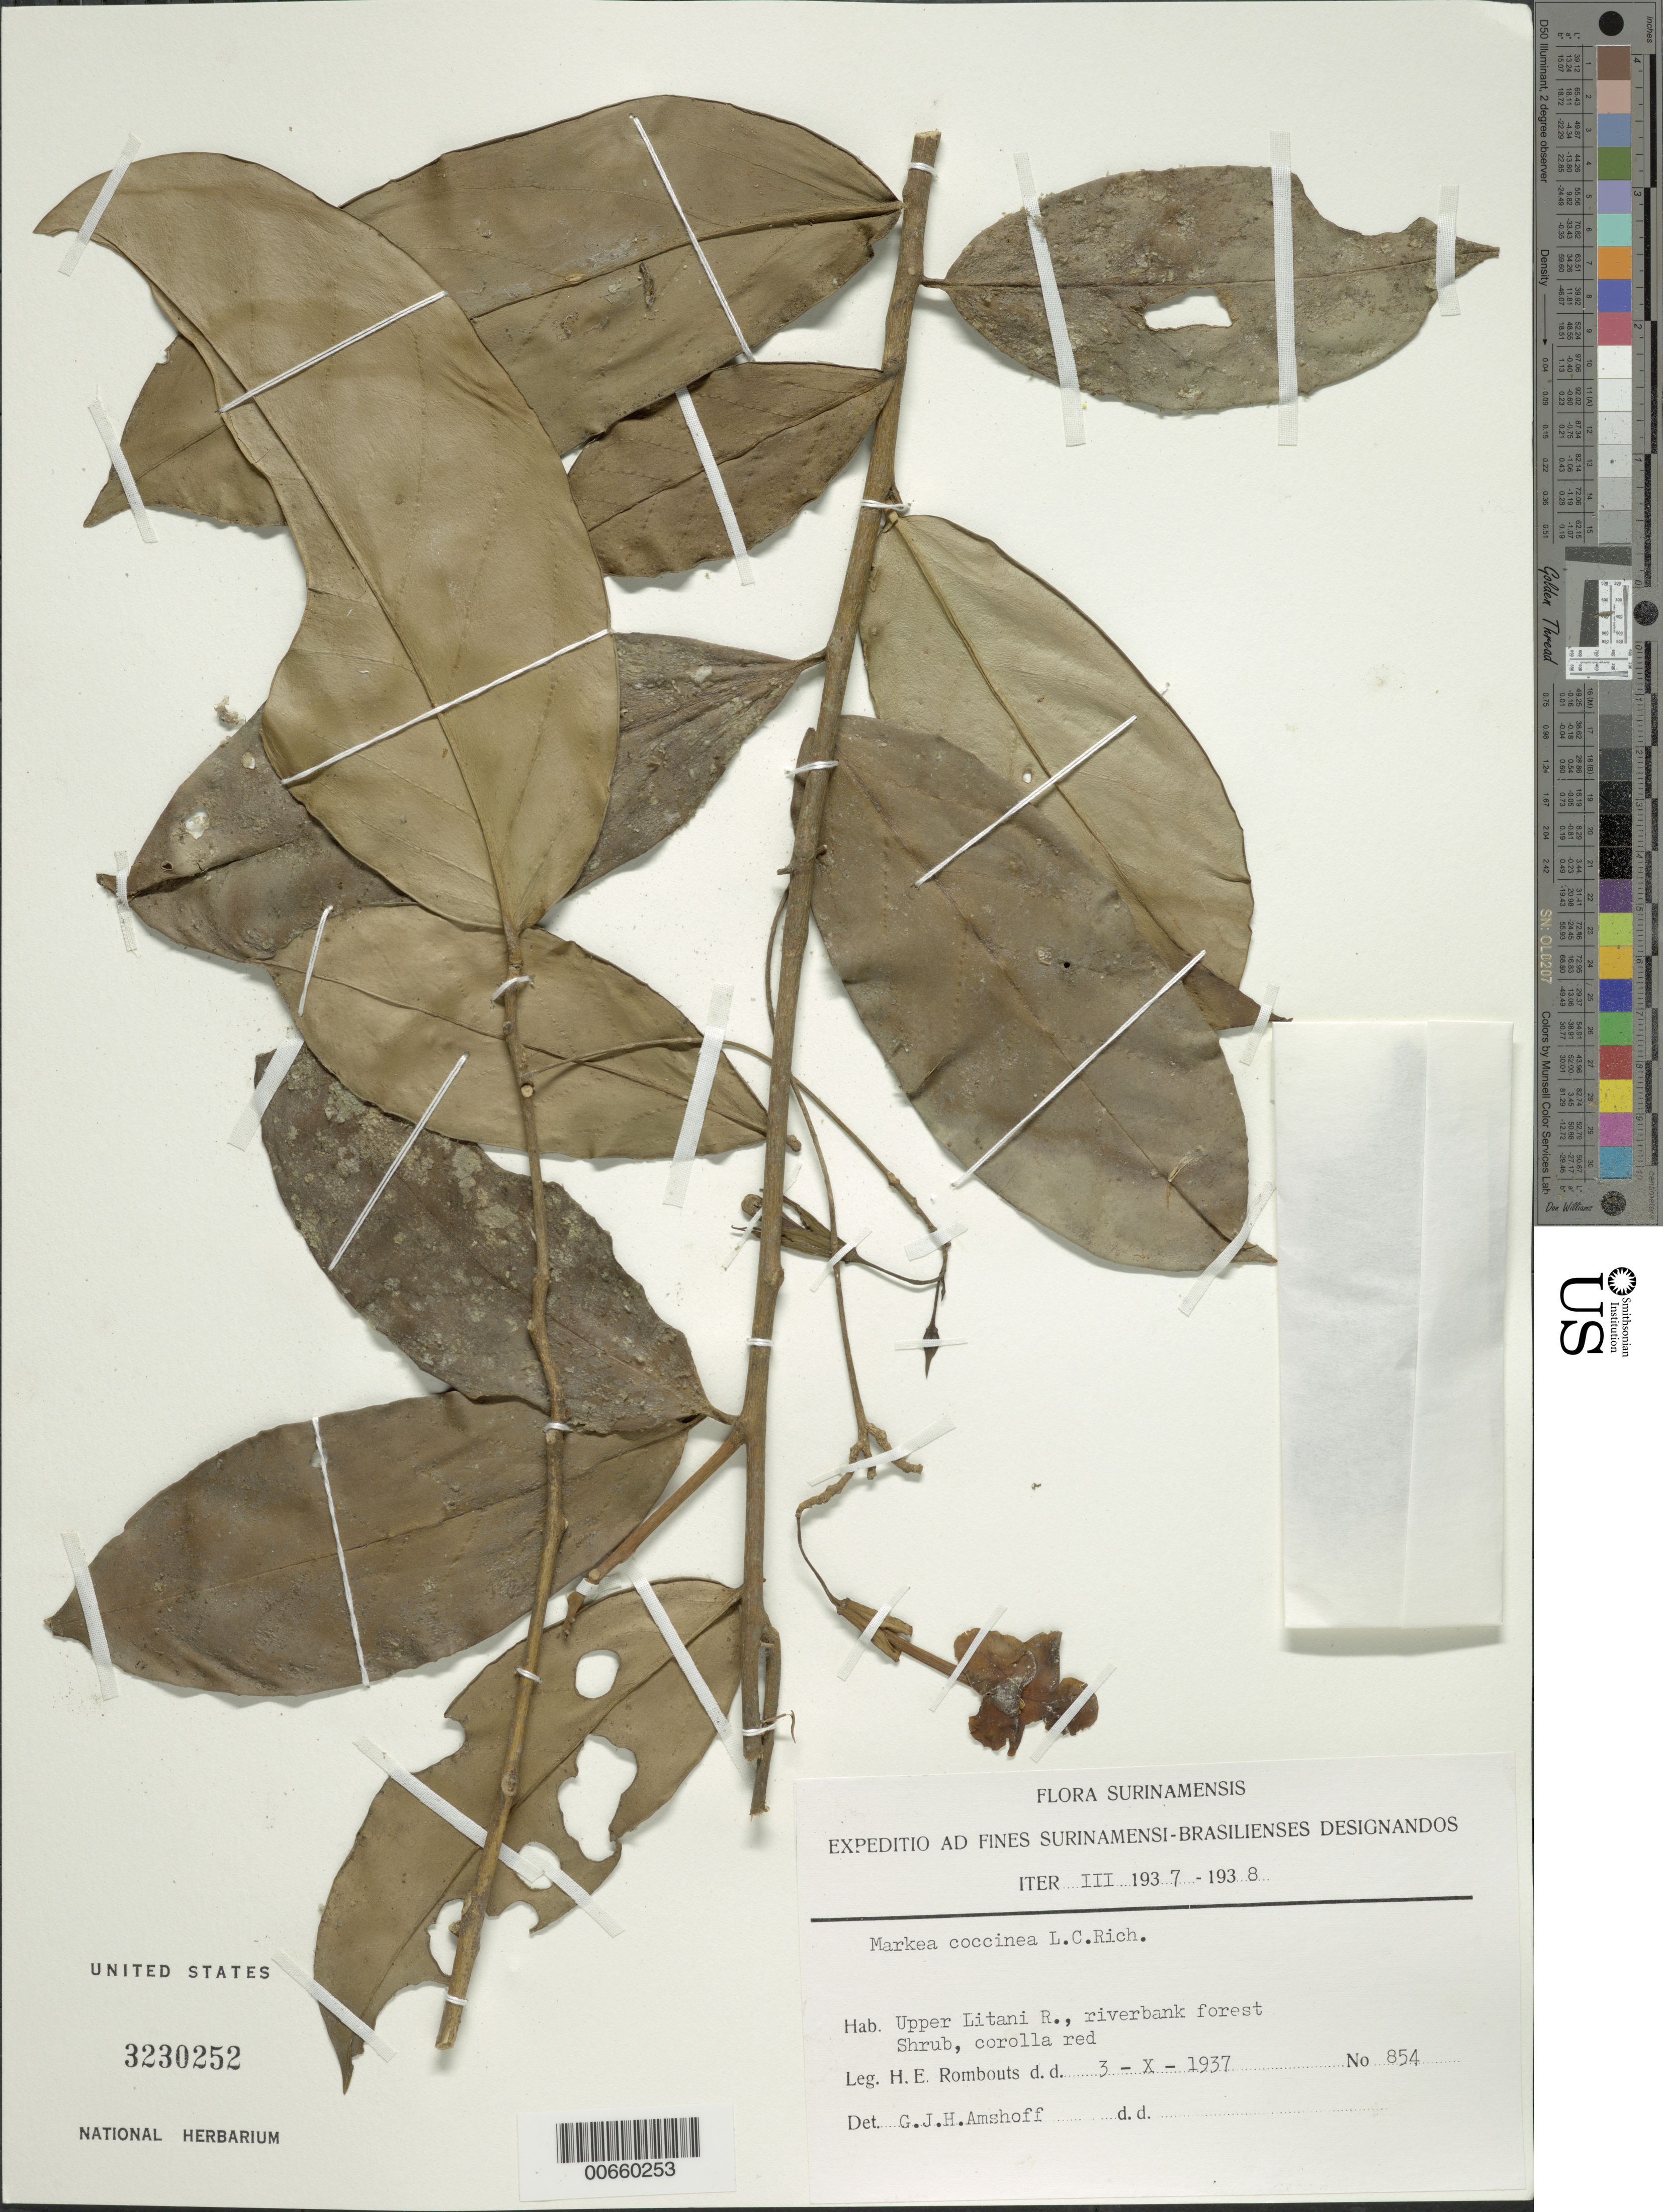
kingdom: Plantae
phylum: Tracheophyta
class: Magnoliopsida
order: Solanales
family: Solanaceae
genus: Markea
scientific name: Markea coccinea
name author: Rich.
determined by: Amshoff, G. J. H.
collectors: H. Rombouts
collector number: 854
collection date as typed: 3-Oct-37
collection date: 1937-10-03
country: Suriname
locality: Litani R., Tumuc-Humac range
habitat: Riverbank forest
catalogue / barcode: US 3230252